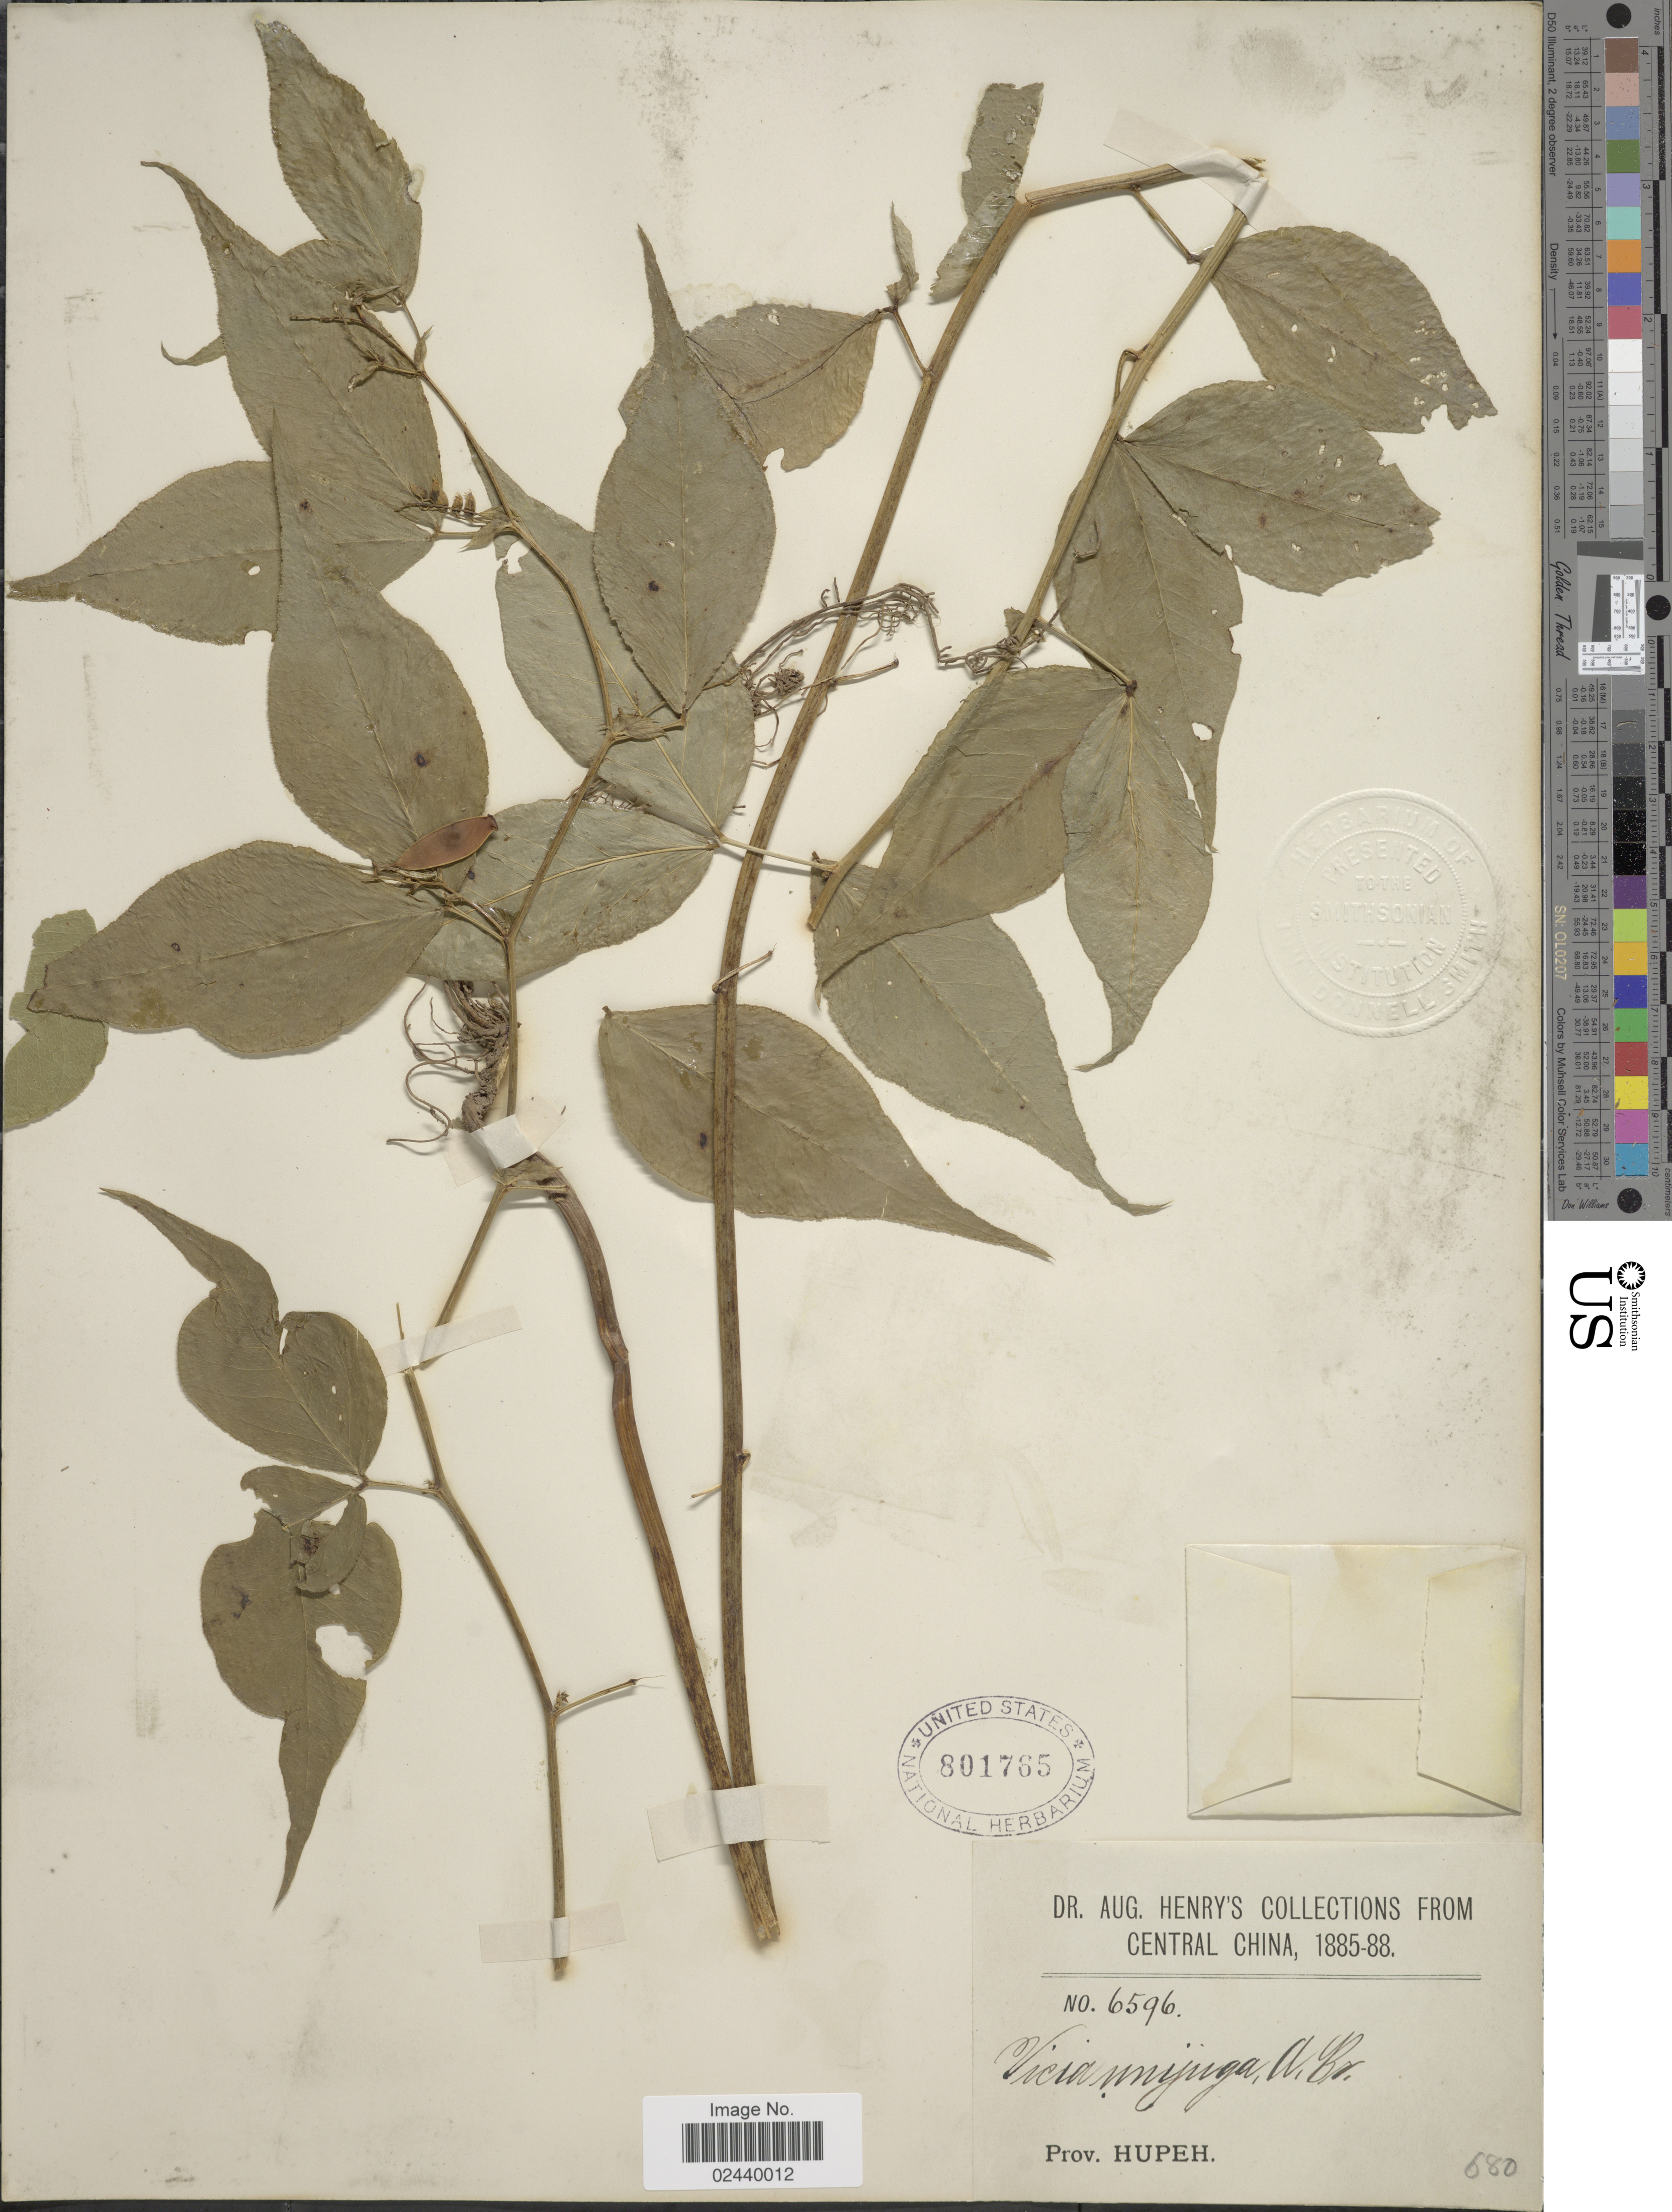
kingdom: Plantae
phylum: Tracheophyta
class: Magnoliopsida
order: Fabales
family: Fabaceae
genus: Vicia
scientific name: Vicia unijuga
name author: A. Braun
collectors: A. Henry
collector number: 6596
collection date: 1885/1888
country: China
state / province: Hubei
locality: Prov. Hupeh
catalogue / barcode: US 801765